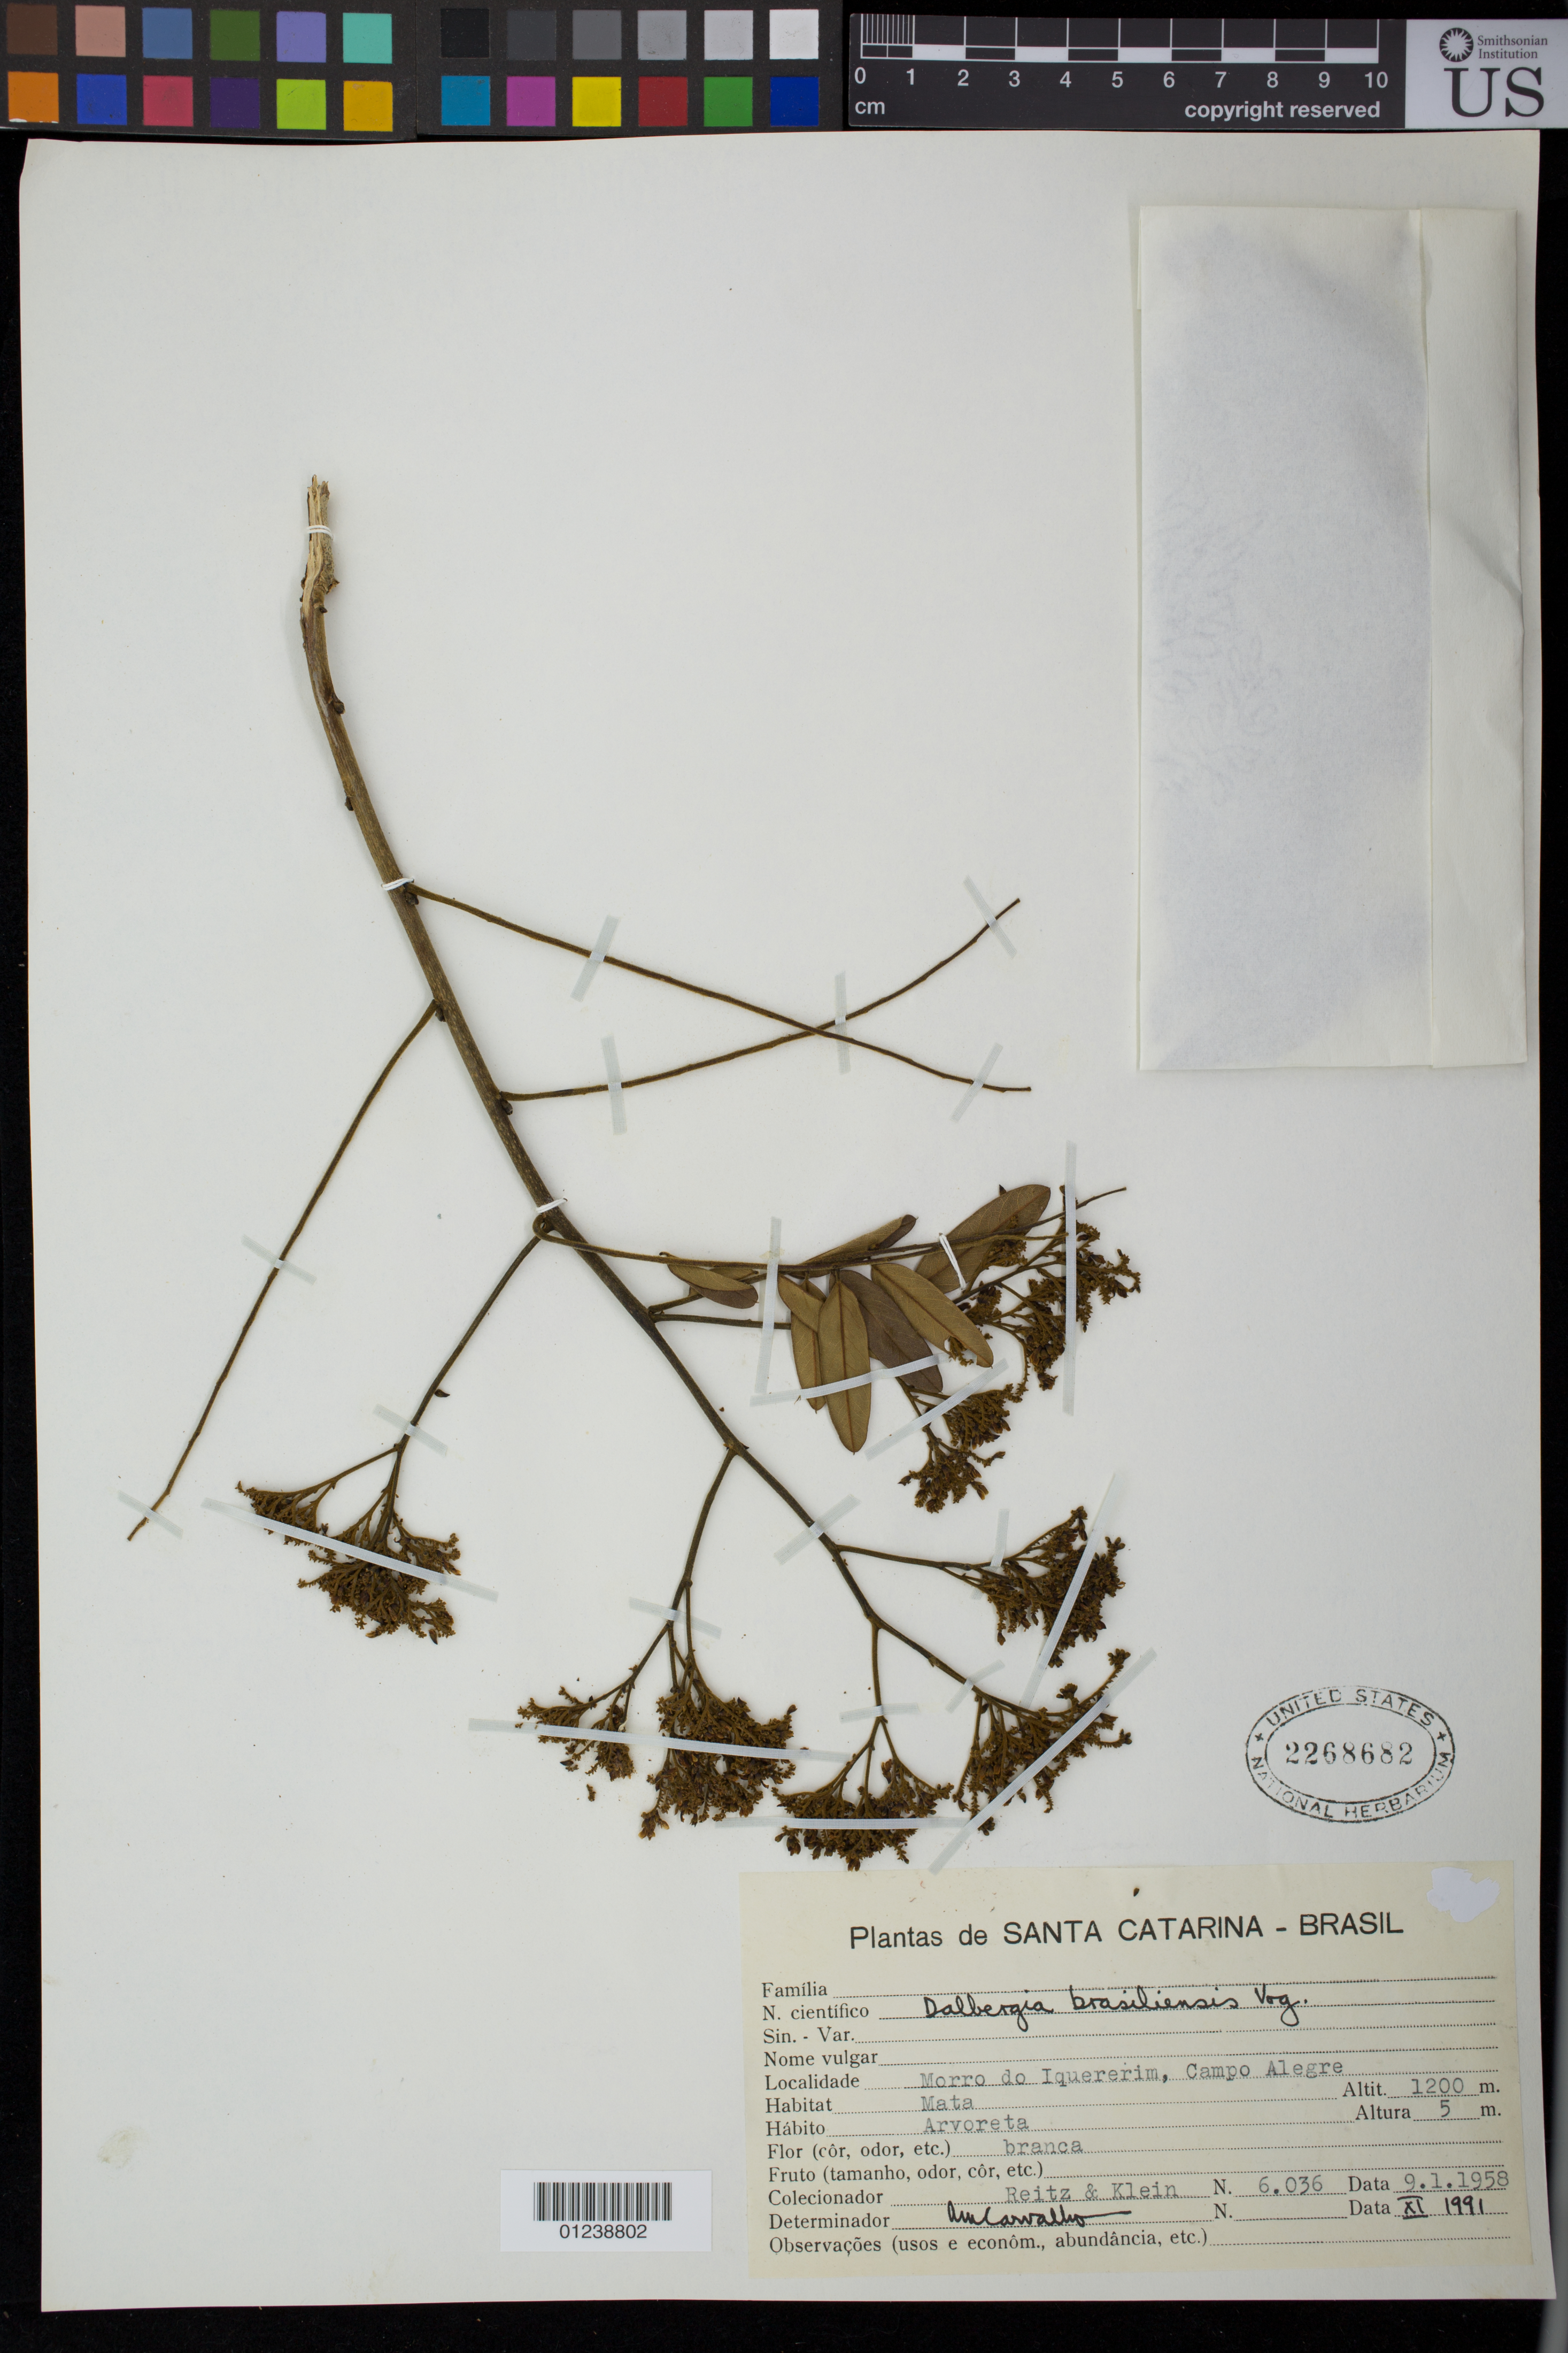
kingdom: Plantae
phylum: Tracheophyta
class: Magnoliopsida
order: Fabales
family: Fabaceae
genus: Dalbergia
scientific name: Dalbergia brasiliensis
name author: Vogel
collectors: Klein, -- & -- Reitz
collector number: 6036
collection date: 1958-09-01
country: Brazil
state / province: Santa Catarina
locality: Morro do Iquererim, Campo Alegre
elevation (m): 1200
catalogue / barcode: US 2268682